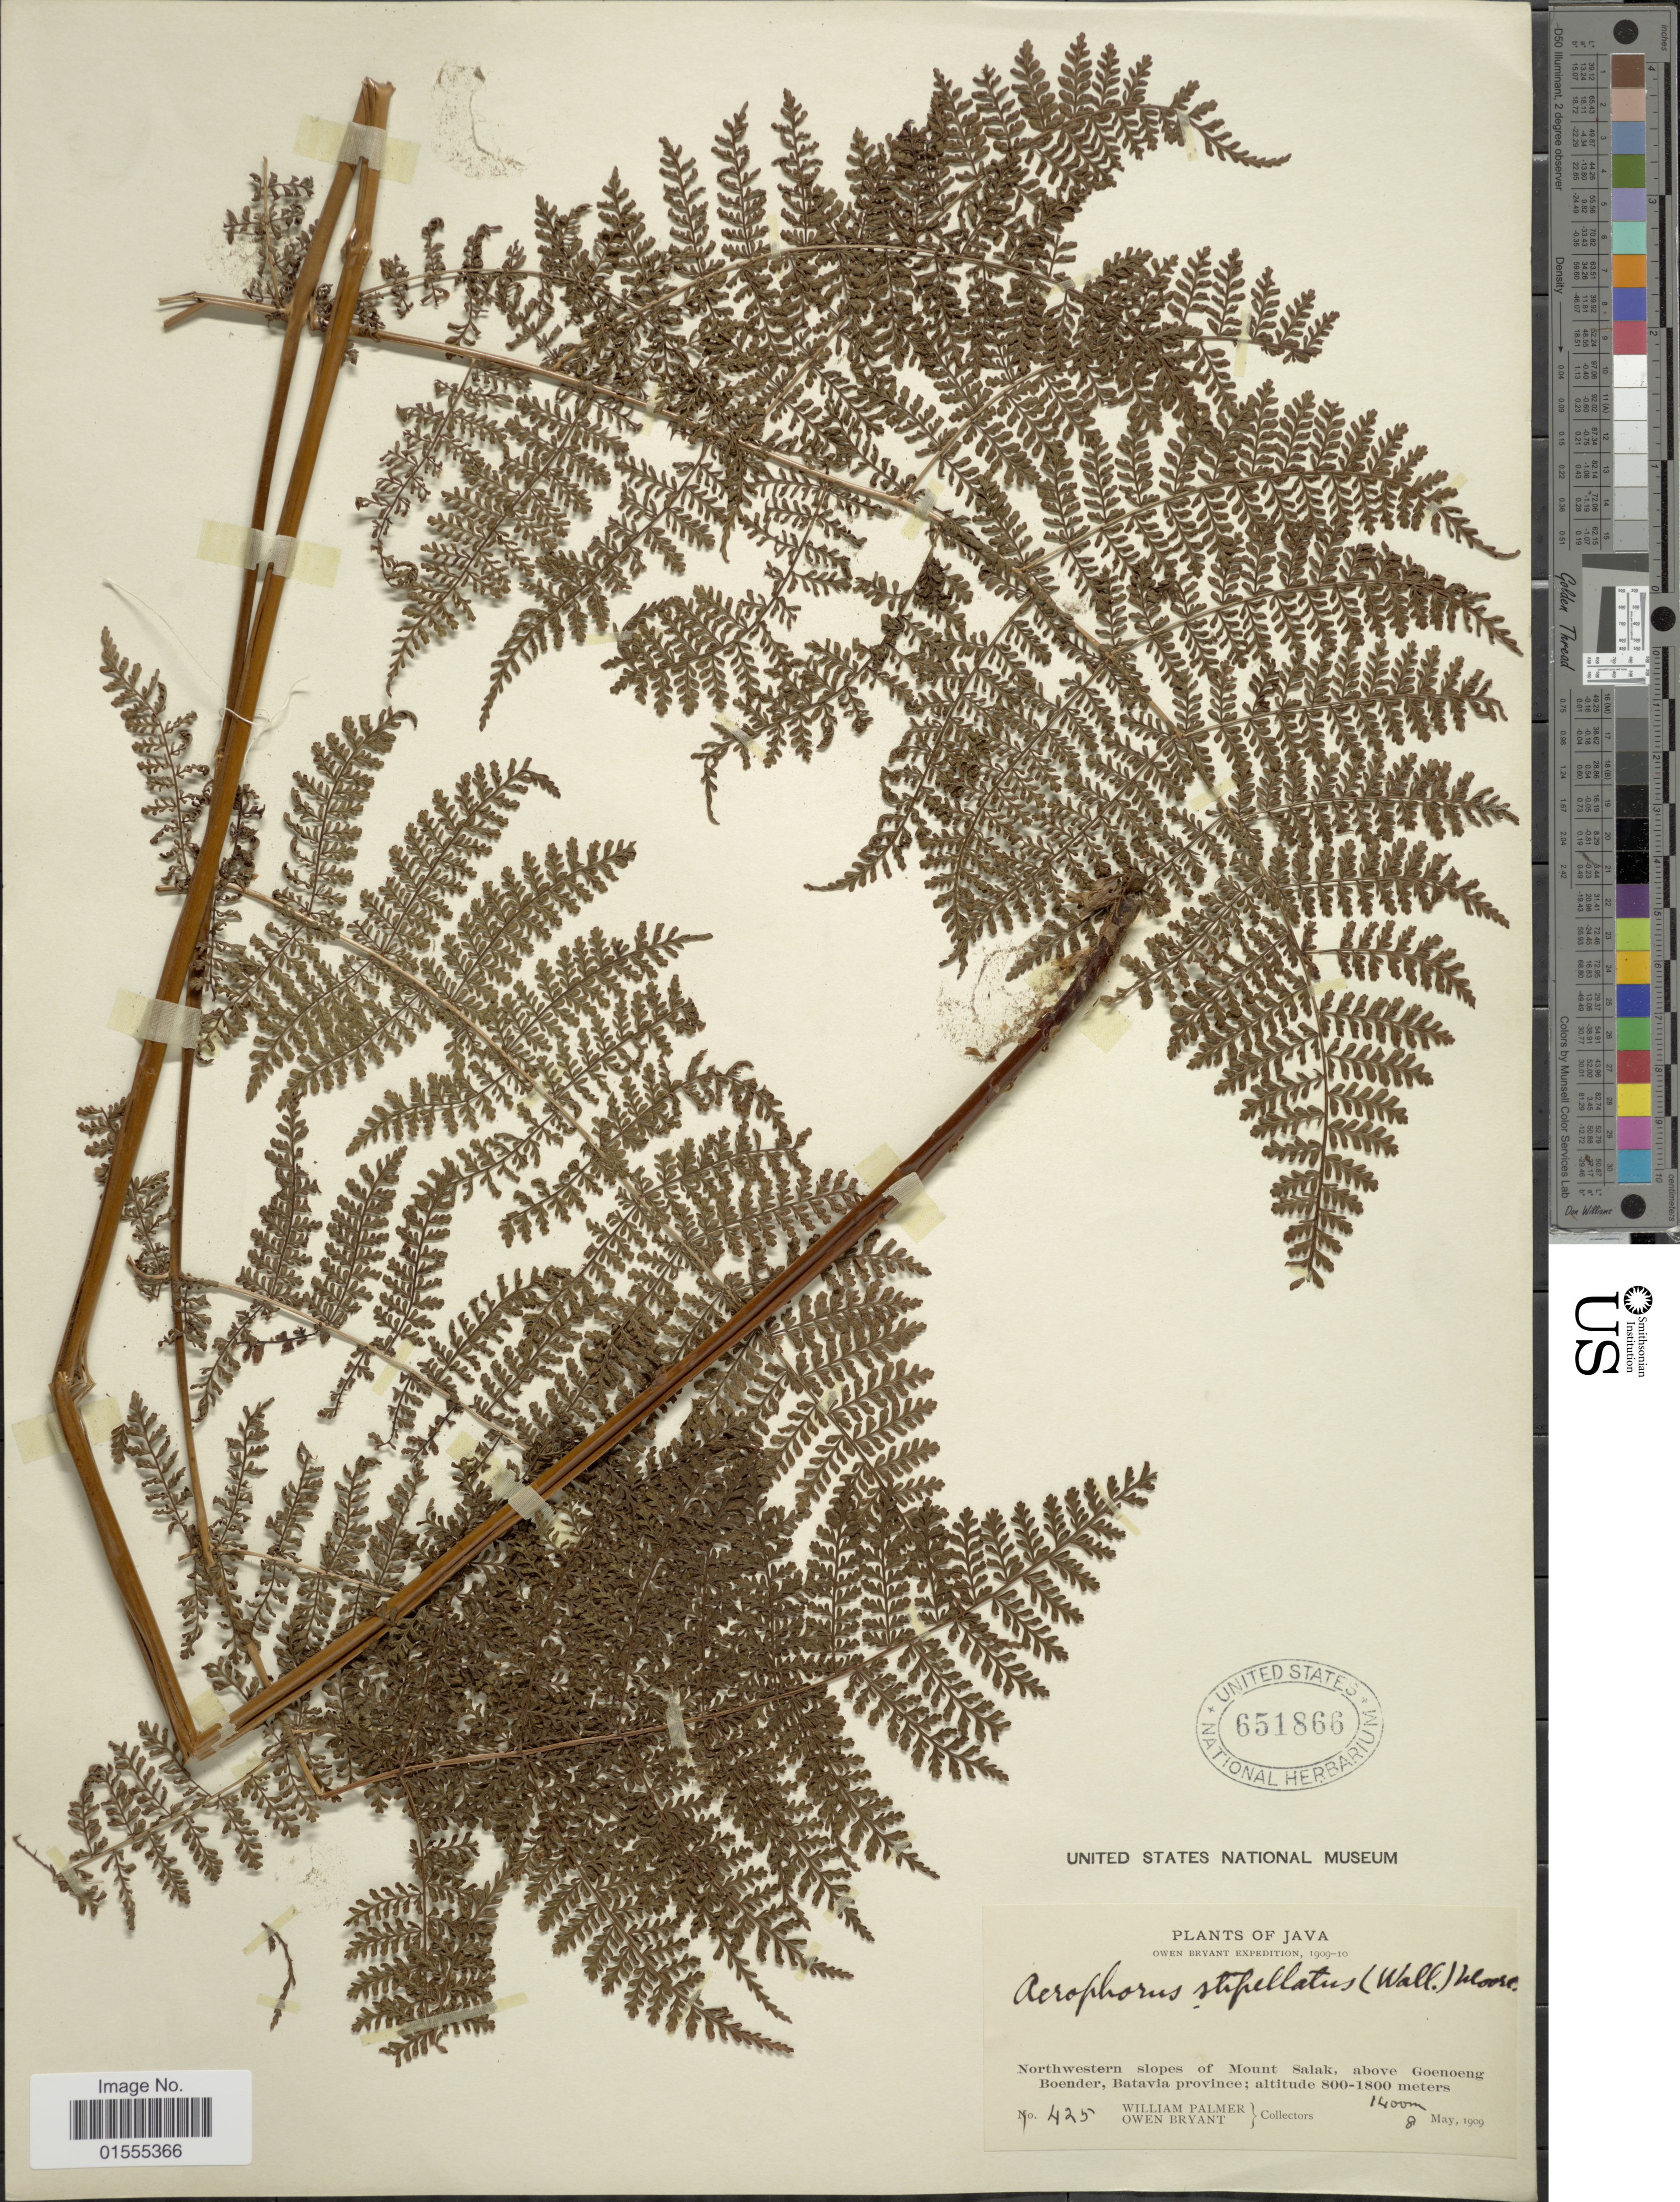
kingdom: Plantae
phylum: Tracheophyta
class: Polypodiopsida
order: Polypodiales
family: Dryopteridaceae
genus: Dryopteris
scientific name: Dryopteris nodosa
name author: (C. Presl) Li Bing Zhang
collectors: W. Palmer & O. Bryant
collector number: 425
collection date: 1909-05-08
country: Indonesia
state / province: Java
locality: Northwestern slopes of Mount Salak, above Goenoeng Boender, Batavia province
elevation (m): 1400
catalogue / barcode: US 651866